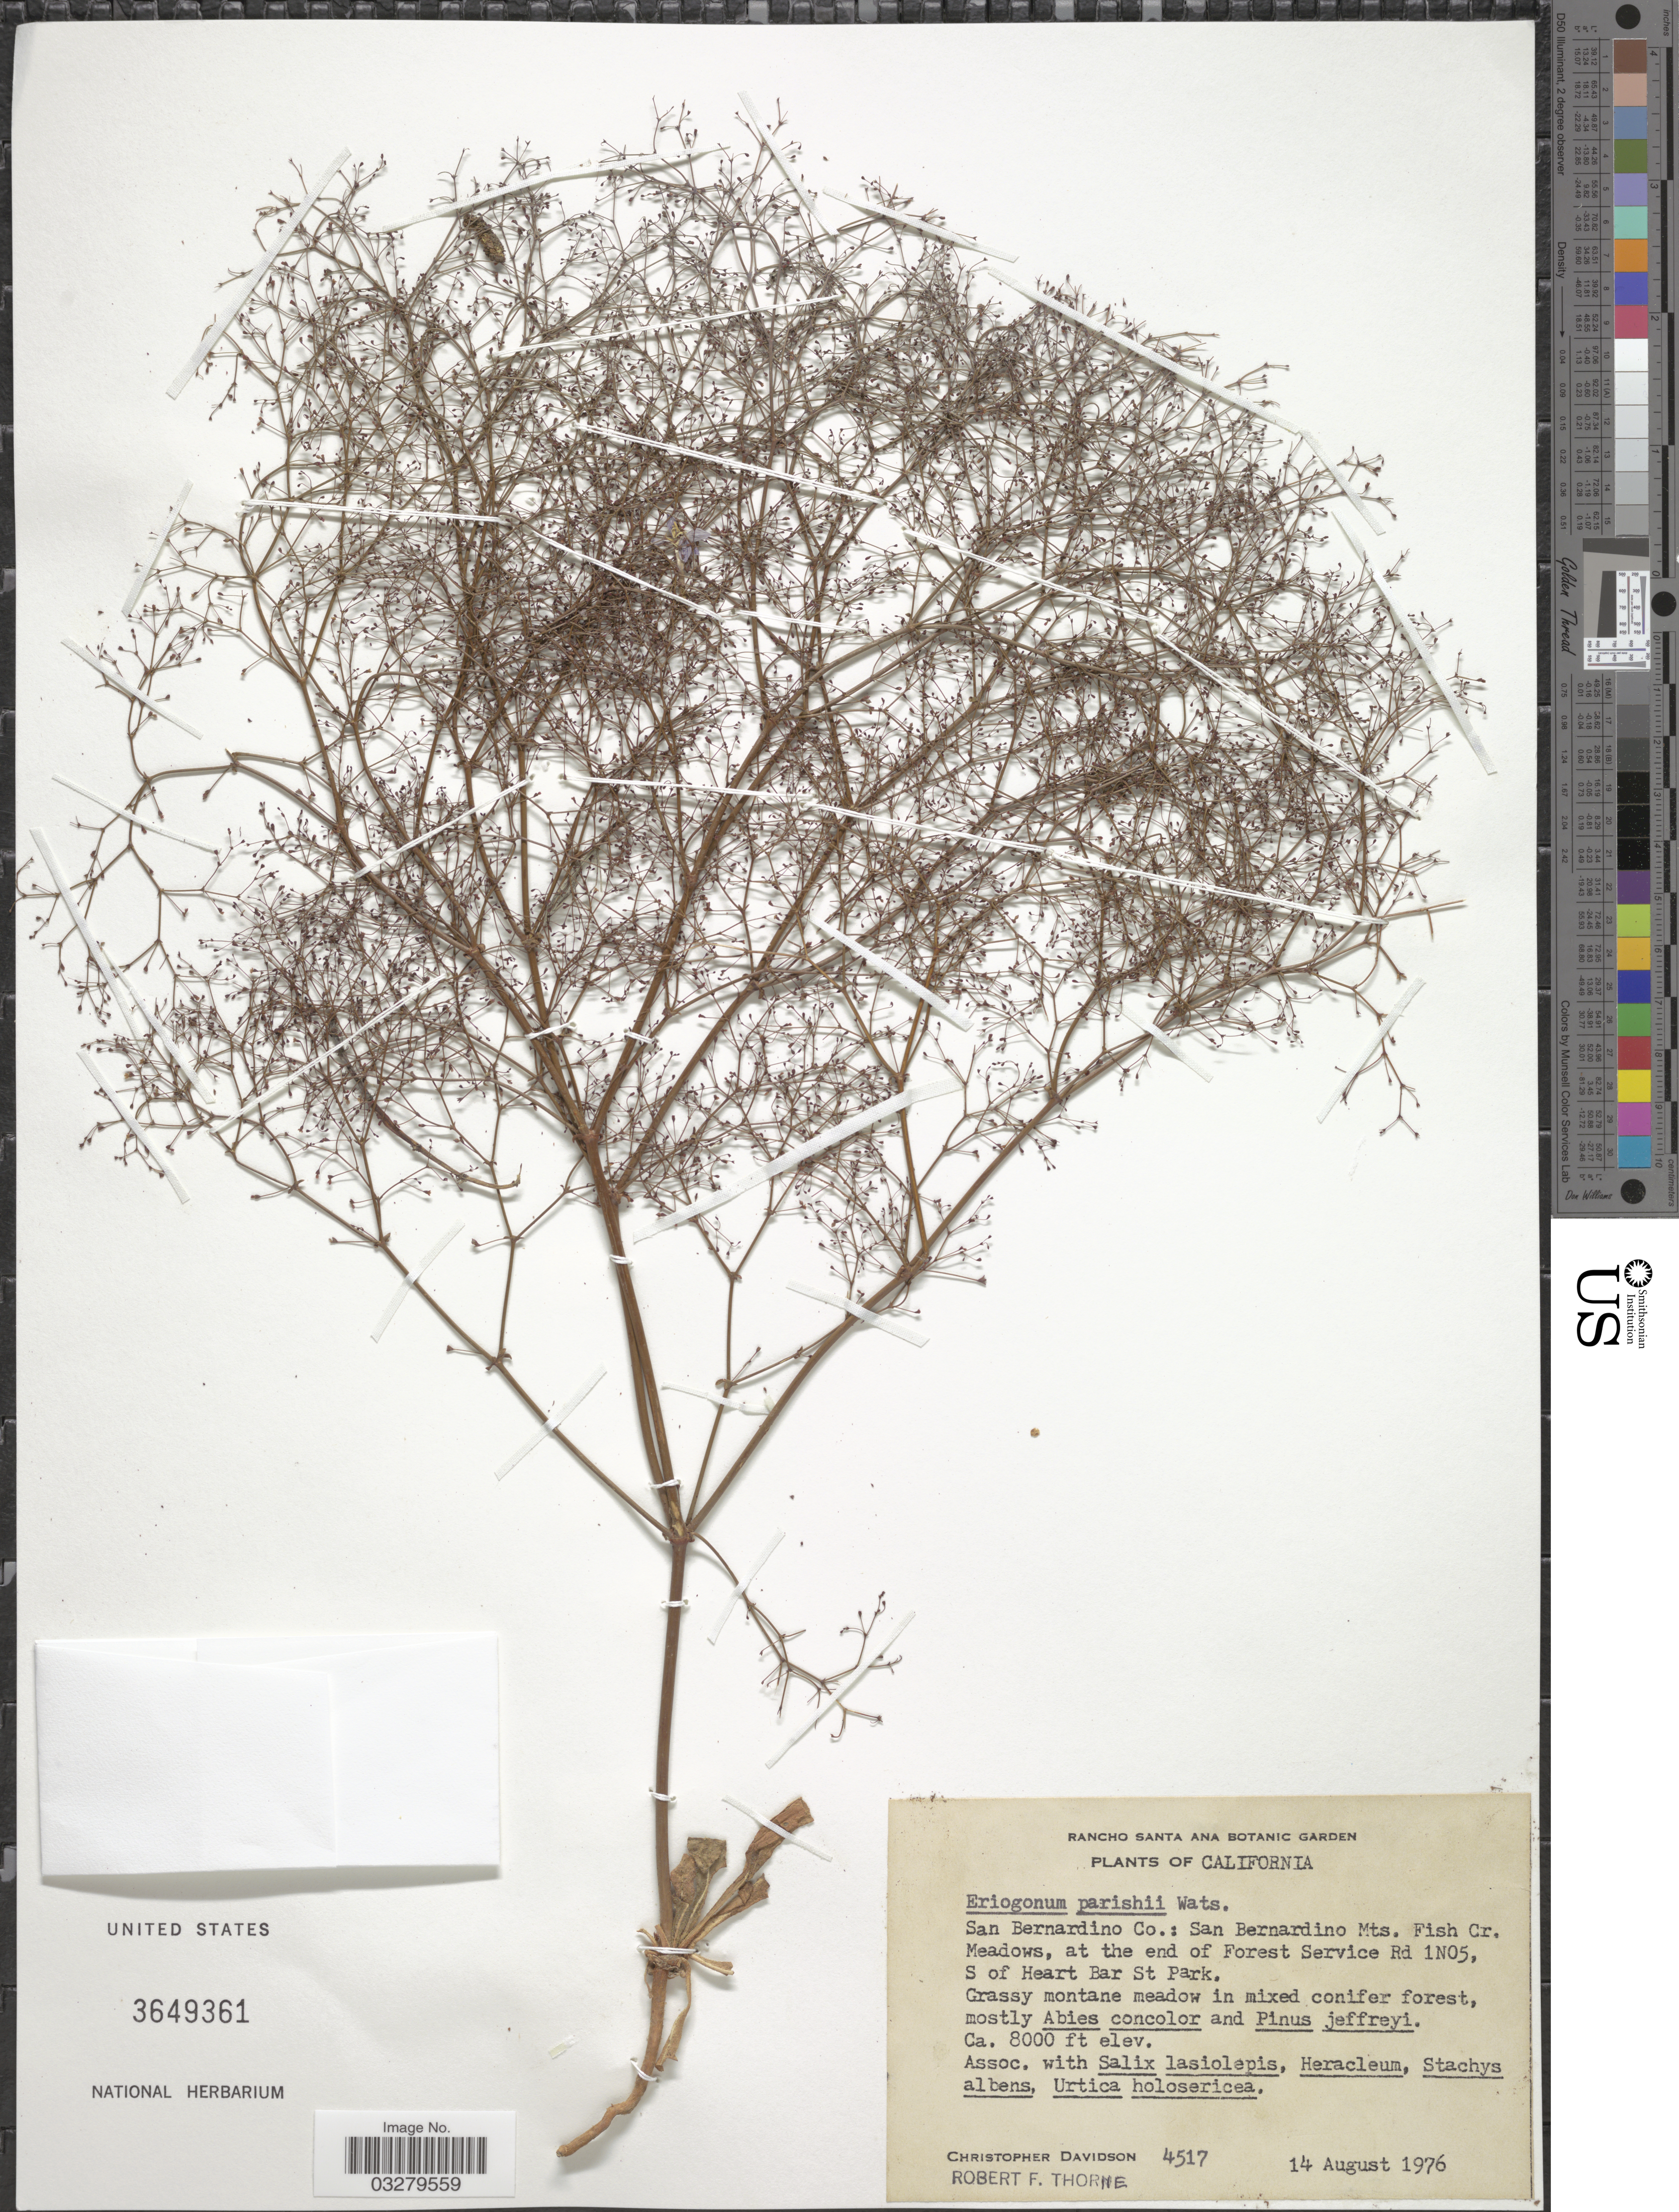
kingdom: Plantae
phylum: Tracheophyta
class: Magnoliopsida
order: Caryophyllales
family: Polygonaceae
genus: Eriogonum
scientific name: Eriogonum parishii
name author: S. Watson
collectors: C. Davidson & R. F. Thorne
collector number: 4517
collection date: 1976-08-14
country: United States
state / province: California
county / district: San Bernardino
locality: San Bernardino Co.: San Bernardino Mts. Fish Cr. Meadows, at the end of Forest Service Rd 1N05, S of Heart Bar St Park.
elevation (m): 2438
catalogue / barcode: US 3649361